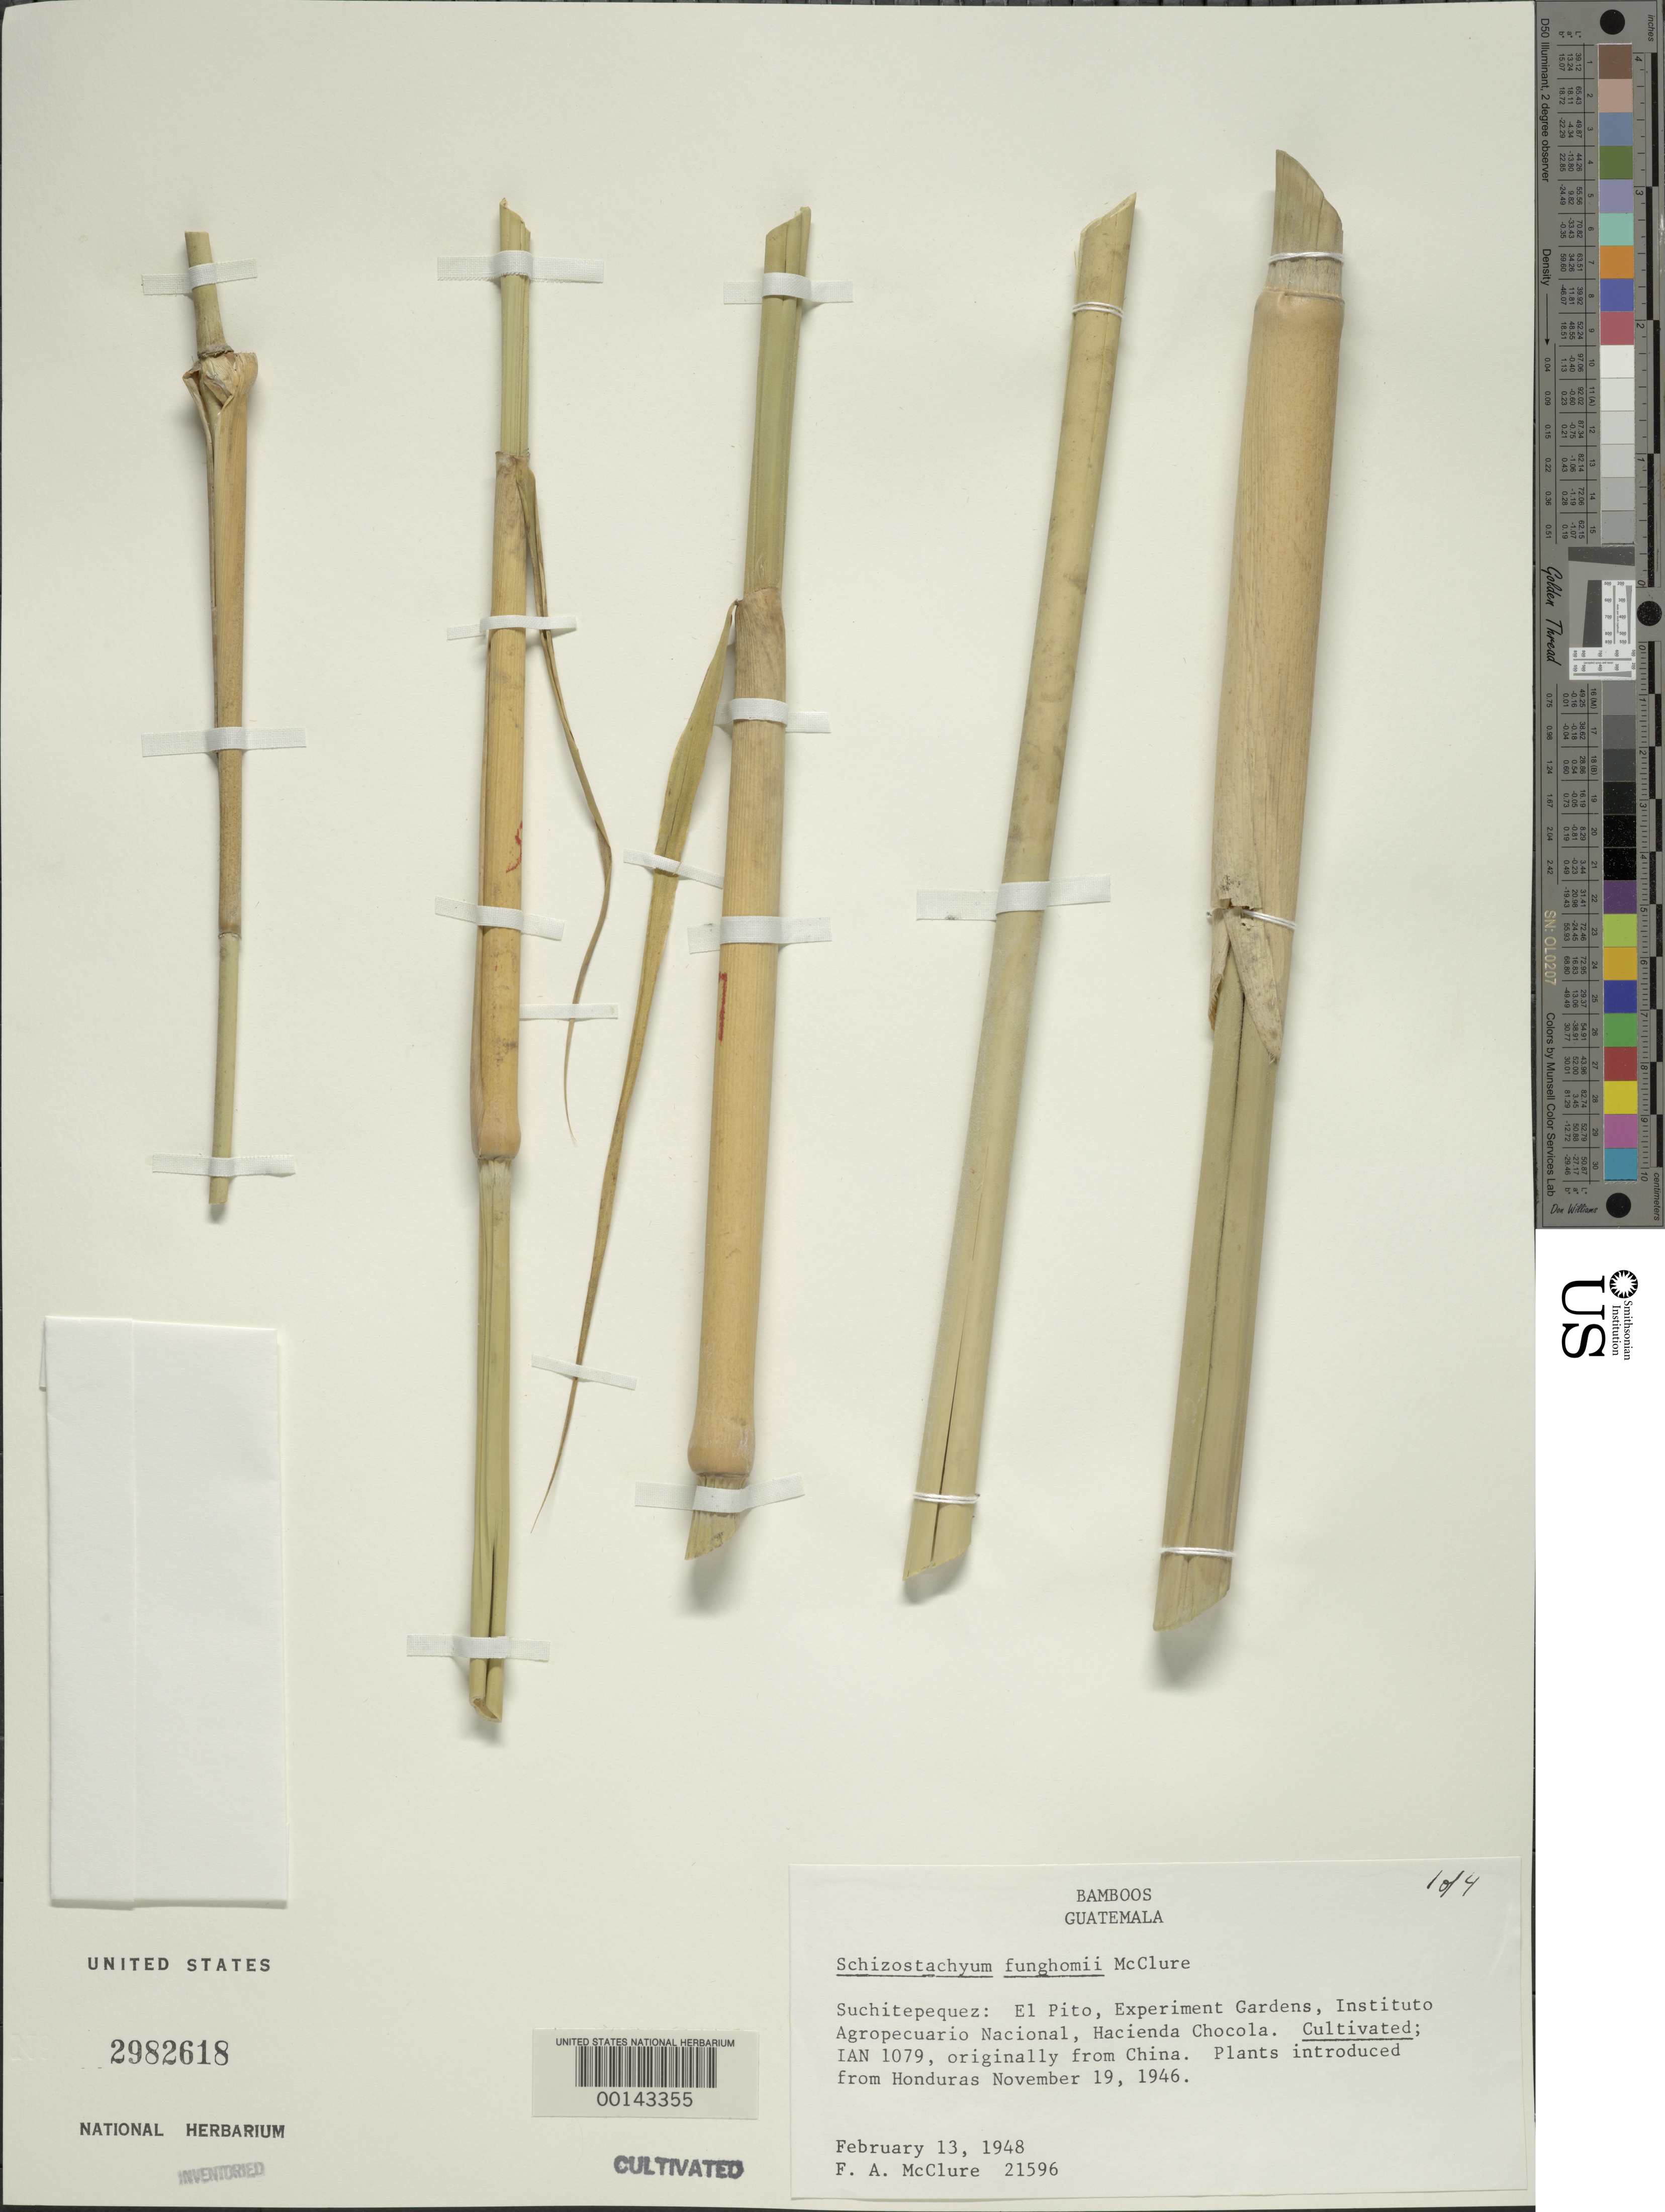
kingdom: Plantae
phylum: Tracheophyta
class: Liliopsida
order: Poales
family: Poaceae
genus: Schizostachyum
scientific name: Schizostachyum funghomii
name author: McClure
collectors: F. A. McClure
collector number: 21596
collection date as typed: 13 Feb 1948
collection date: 1948-02-13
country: Guatemala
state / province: Suchitepéquez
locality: El Pito, Instituto Agropecuario Nacional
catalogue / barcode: US 2982618